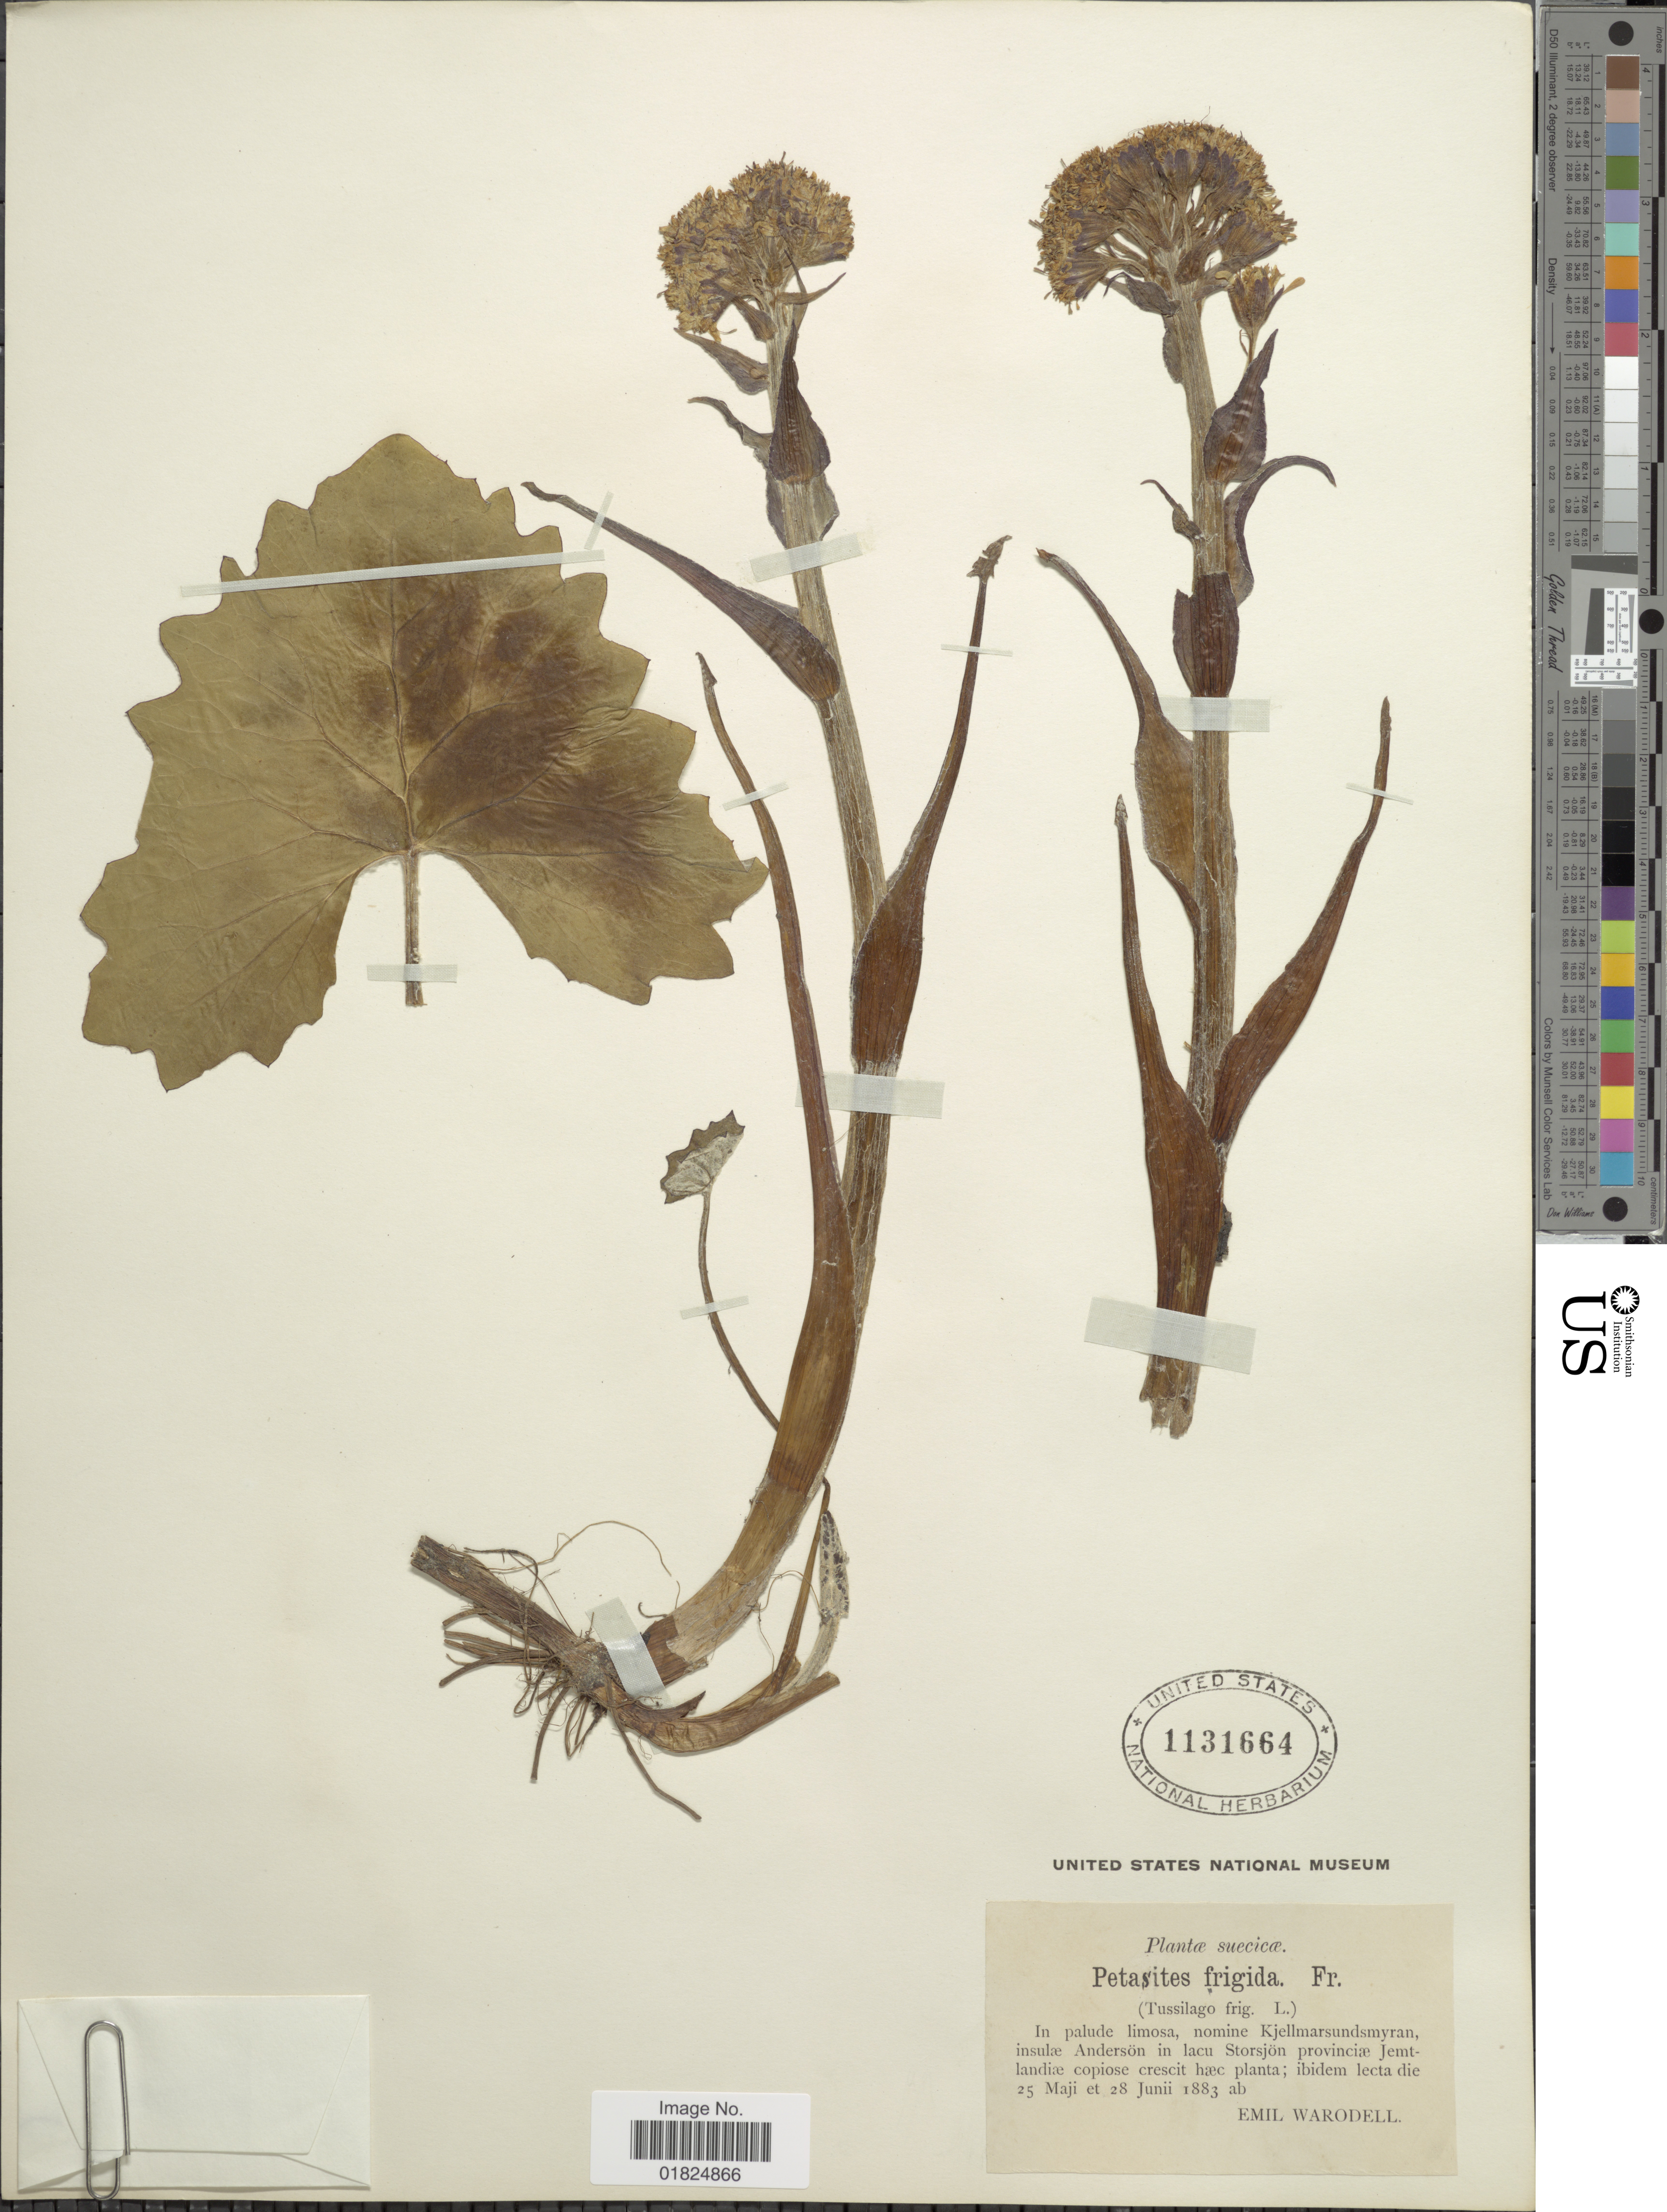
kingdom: Plantae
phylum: Tracheophyta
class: Magnoliopsida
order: Asterales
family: Asteraceae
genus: Petasites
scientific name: Petasites frigidus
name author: (L.) Fr.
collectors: E. Warodell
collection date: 1883-05-25/1883-06-28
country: Sweden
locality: Suecicæ. In palude limosa, nomine Kjellmarsundsmyran, insuæ Anderson in lacu Strojon provinciæ Jemtlandæ copiose crescit hæc plant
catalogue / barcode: US 1131664